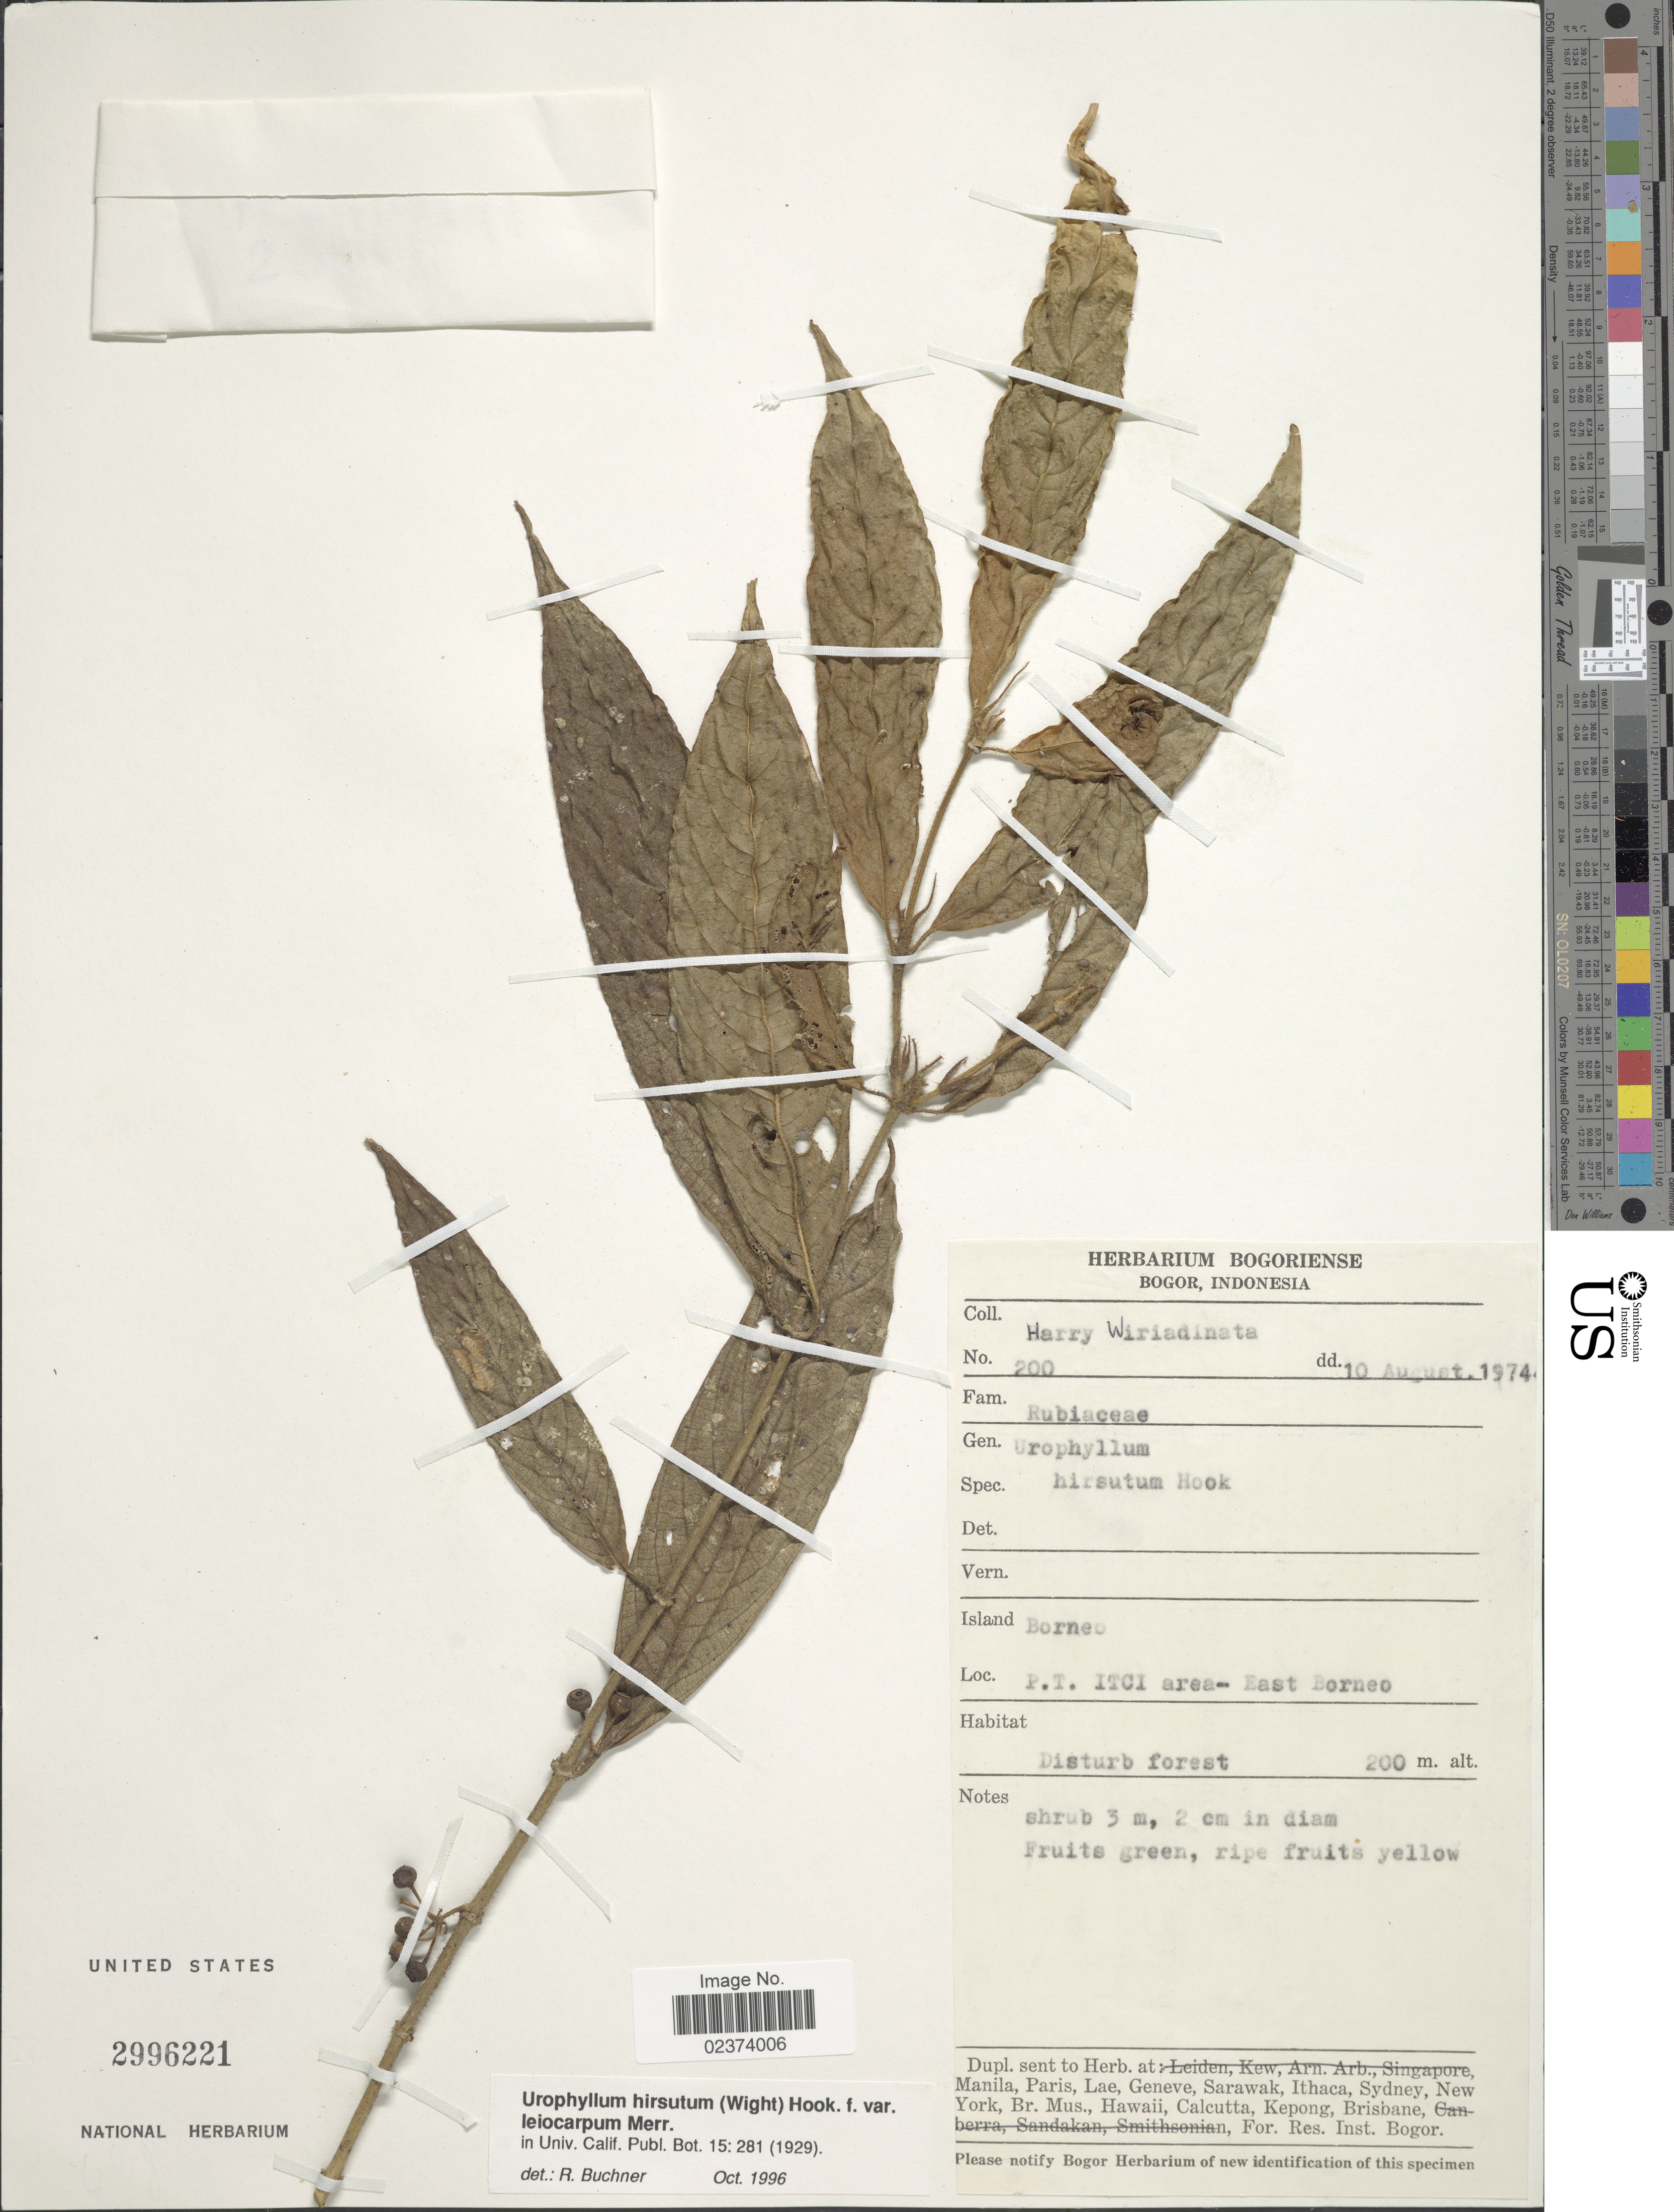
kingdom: Plantae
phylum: Tracheophyta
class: Magnoliopsida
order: Gentianales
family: Rubiaceae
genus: Urophyllum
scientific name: Urophyllum hirsutum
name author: Hook. f.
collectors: H. Wiriadinata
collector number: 200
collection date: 1974-08-10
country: Indonesia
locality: Island Borneo, P.T. ITCI area - East Borneo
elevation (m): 200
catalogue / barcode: US 2996221